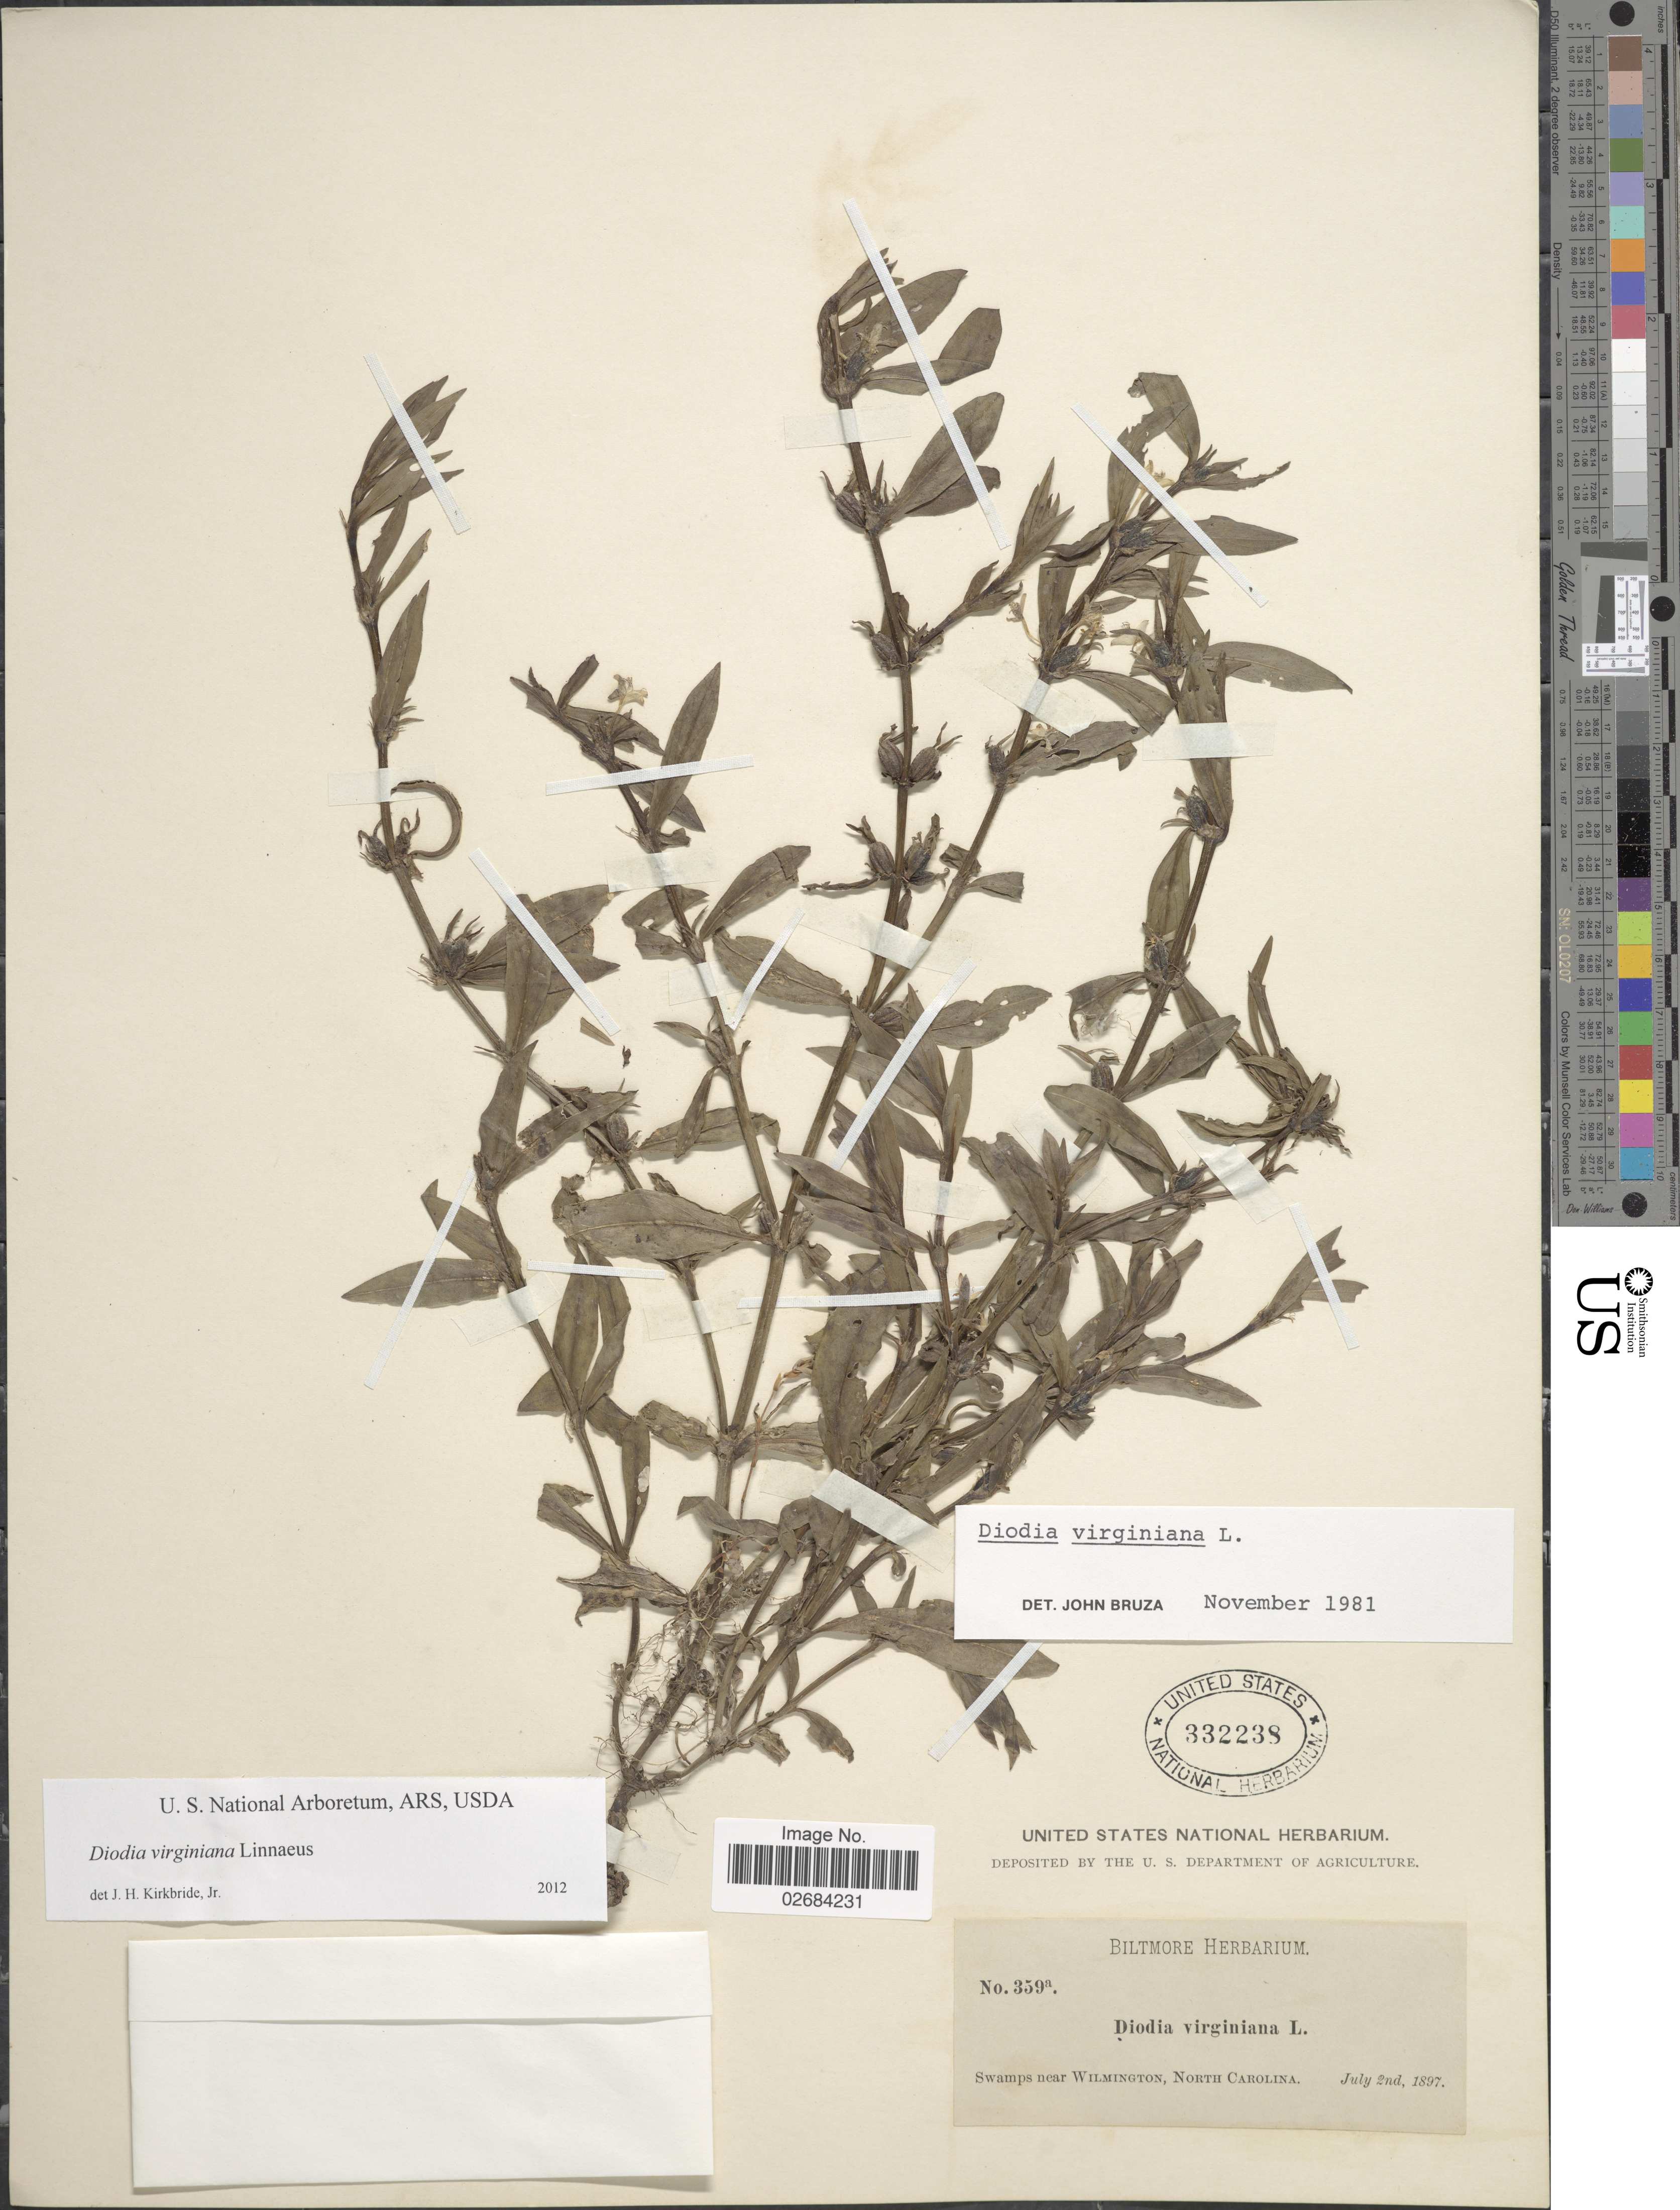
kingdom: Plantae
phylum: Tracheophyta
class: Magnoliopsida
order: Gentianales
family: Rubiaceae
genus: Diodia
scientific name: Diodia virginiana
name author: L.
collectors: ex herb. Biltmore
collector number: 359a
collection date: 1897-07-02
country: United States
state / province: North Carolina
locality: Near Wilmington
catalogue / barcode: US 332238